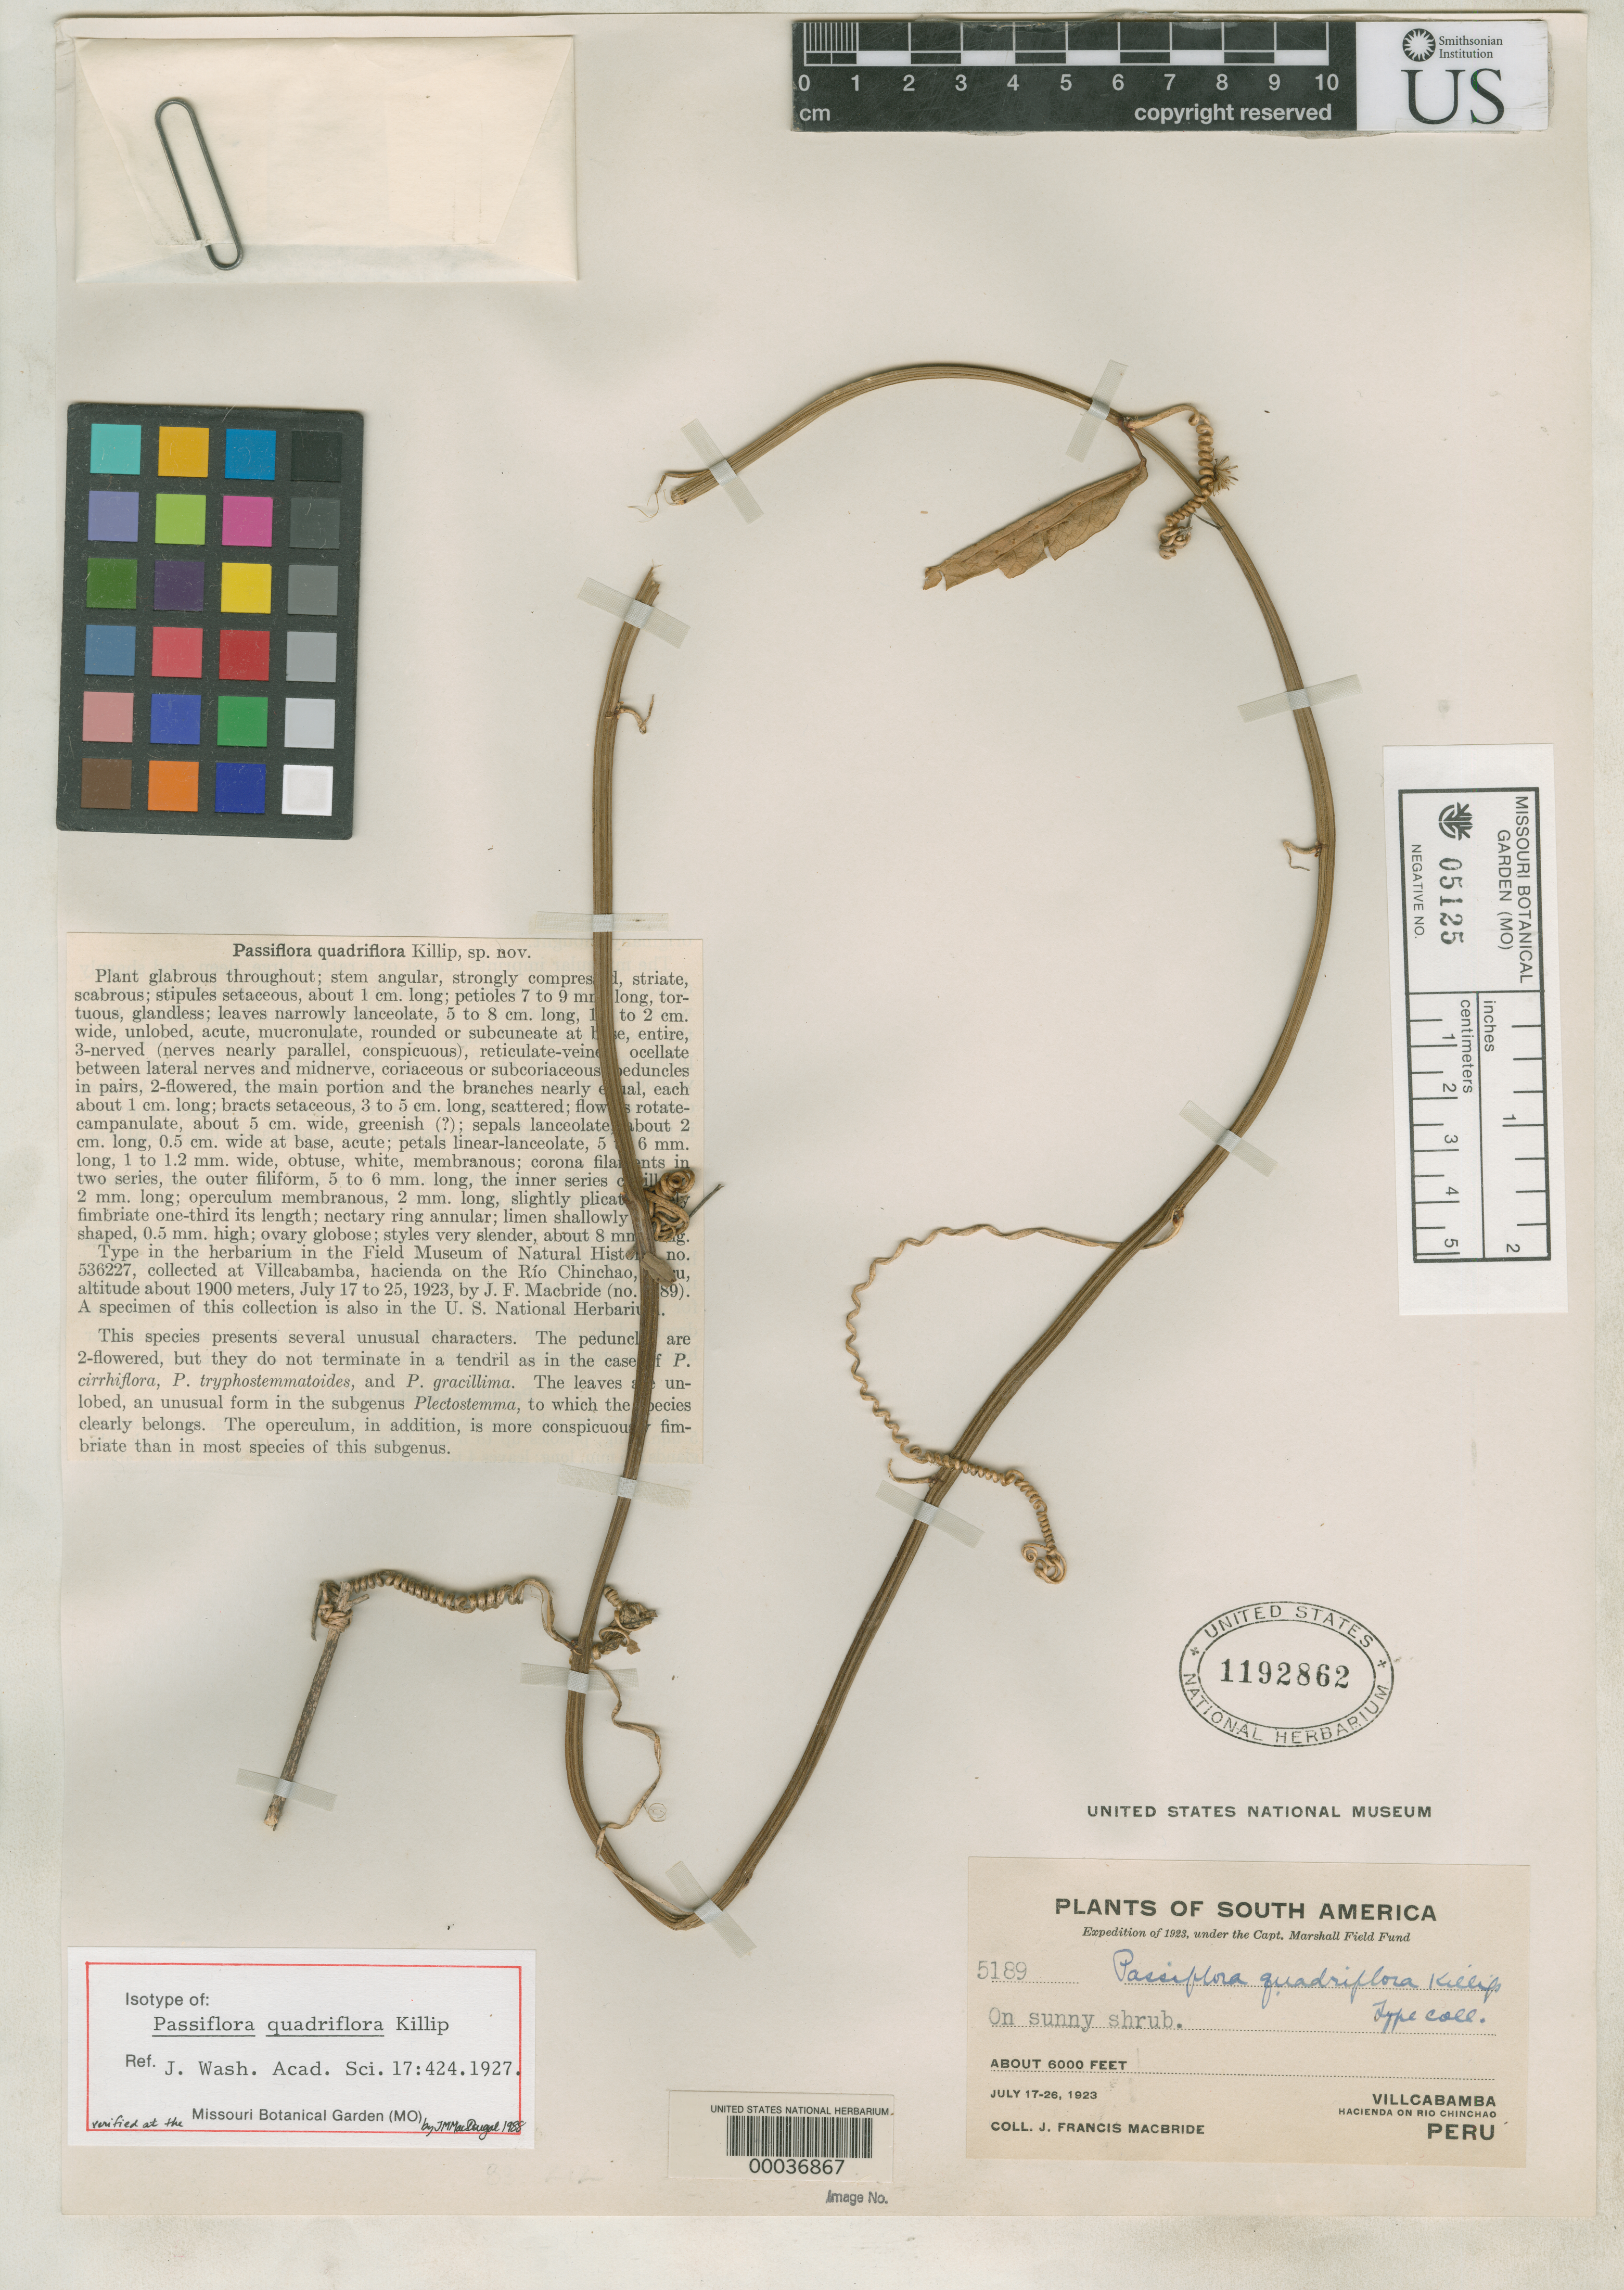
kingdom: Plantae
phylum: Tracheophyta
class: Magnoliopsida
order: Malpighiales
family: Passifloraceae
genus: Passiflora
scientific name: Passiflora quadriflora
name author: Killip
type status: Isotype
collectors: J. F. Macbride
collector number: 5189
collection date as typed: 17 Jul 1923 to 25 Jul 1923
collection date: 1923-07-17/1923-07-25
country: Peru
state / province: Huánuco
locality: Villcabamba, Río Chinchao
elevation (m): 1900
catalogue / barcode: US 1192862